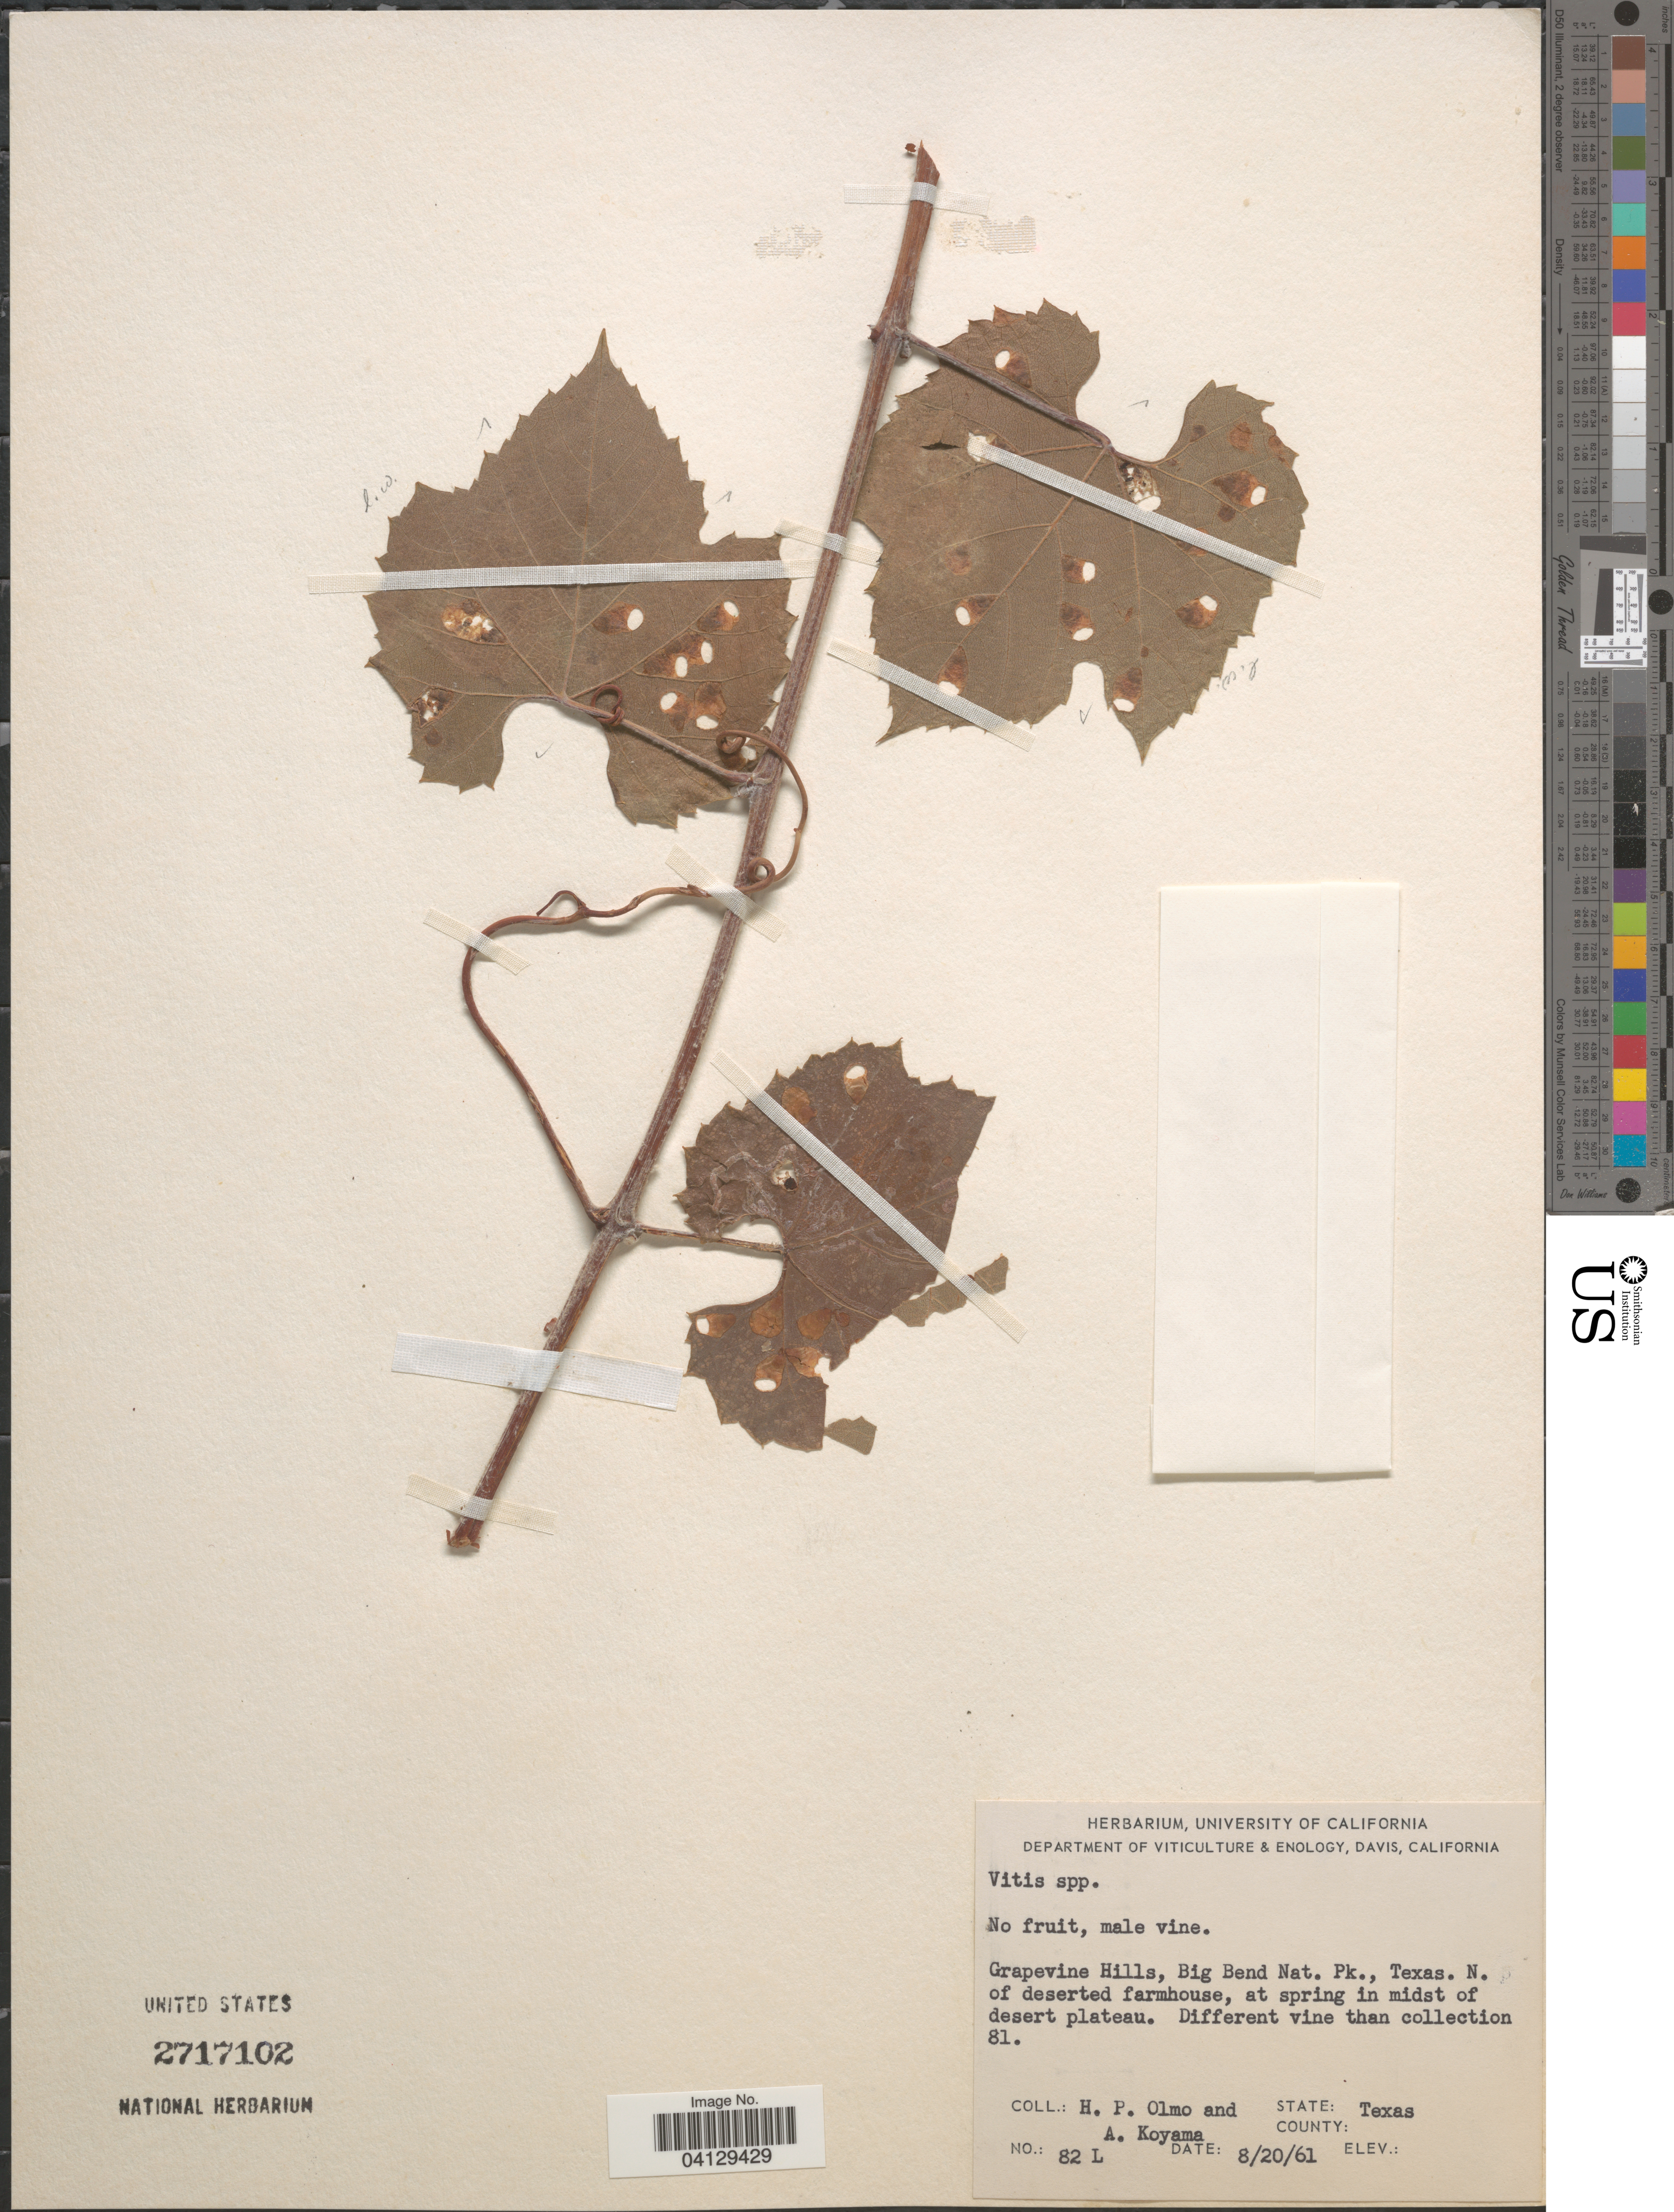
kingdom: Plantae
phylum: Tracheophyta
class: Magnoliopsida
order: Vitales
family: Vitaceae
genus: Vitis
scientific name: Vitis sp.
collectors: H. Olmo & A. Koyama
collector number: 82L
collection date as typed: Transcribed d/m/y: 20/8/61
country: United States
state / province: Texas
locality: Grapevine Hills, Big Bend Nat. Pk. N. of deserted farmhouse, at spring in midst of desert plateau.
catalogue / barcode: US 2717102